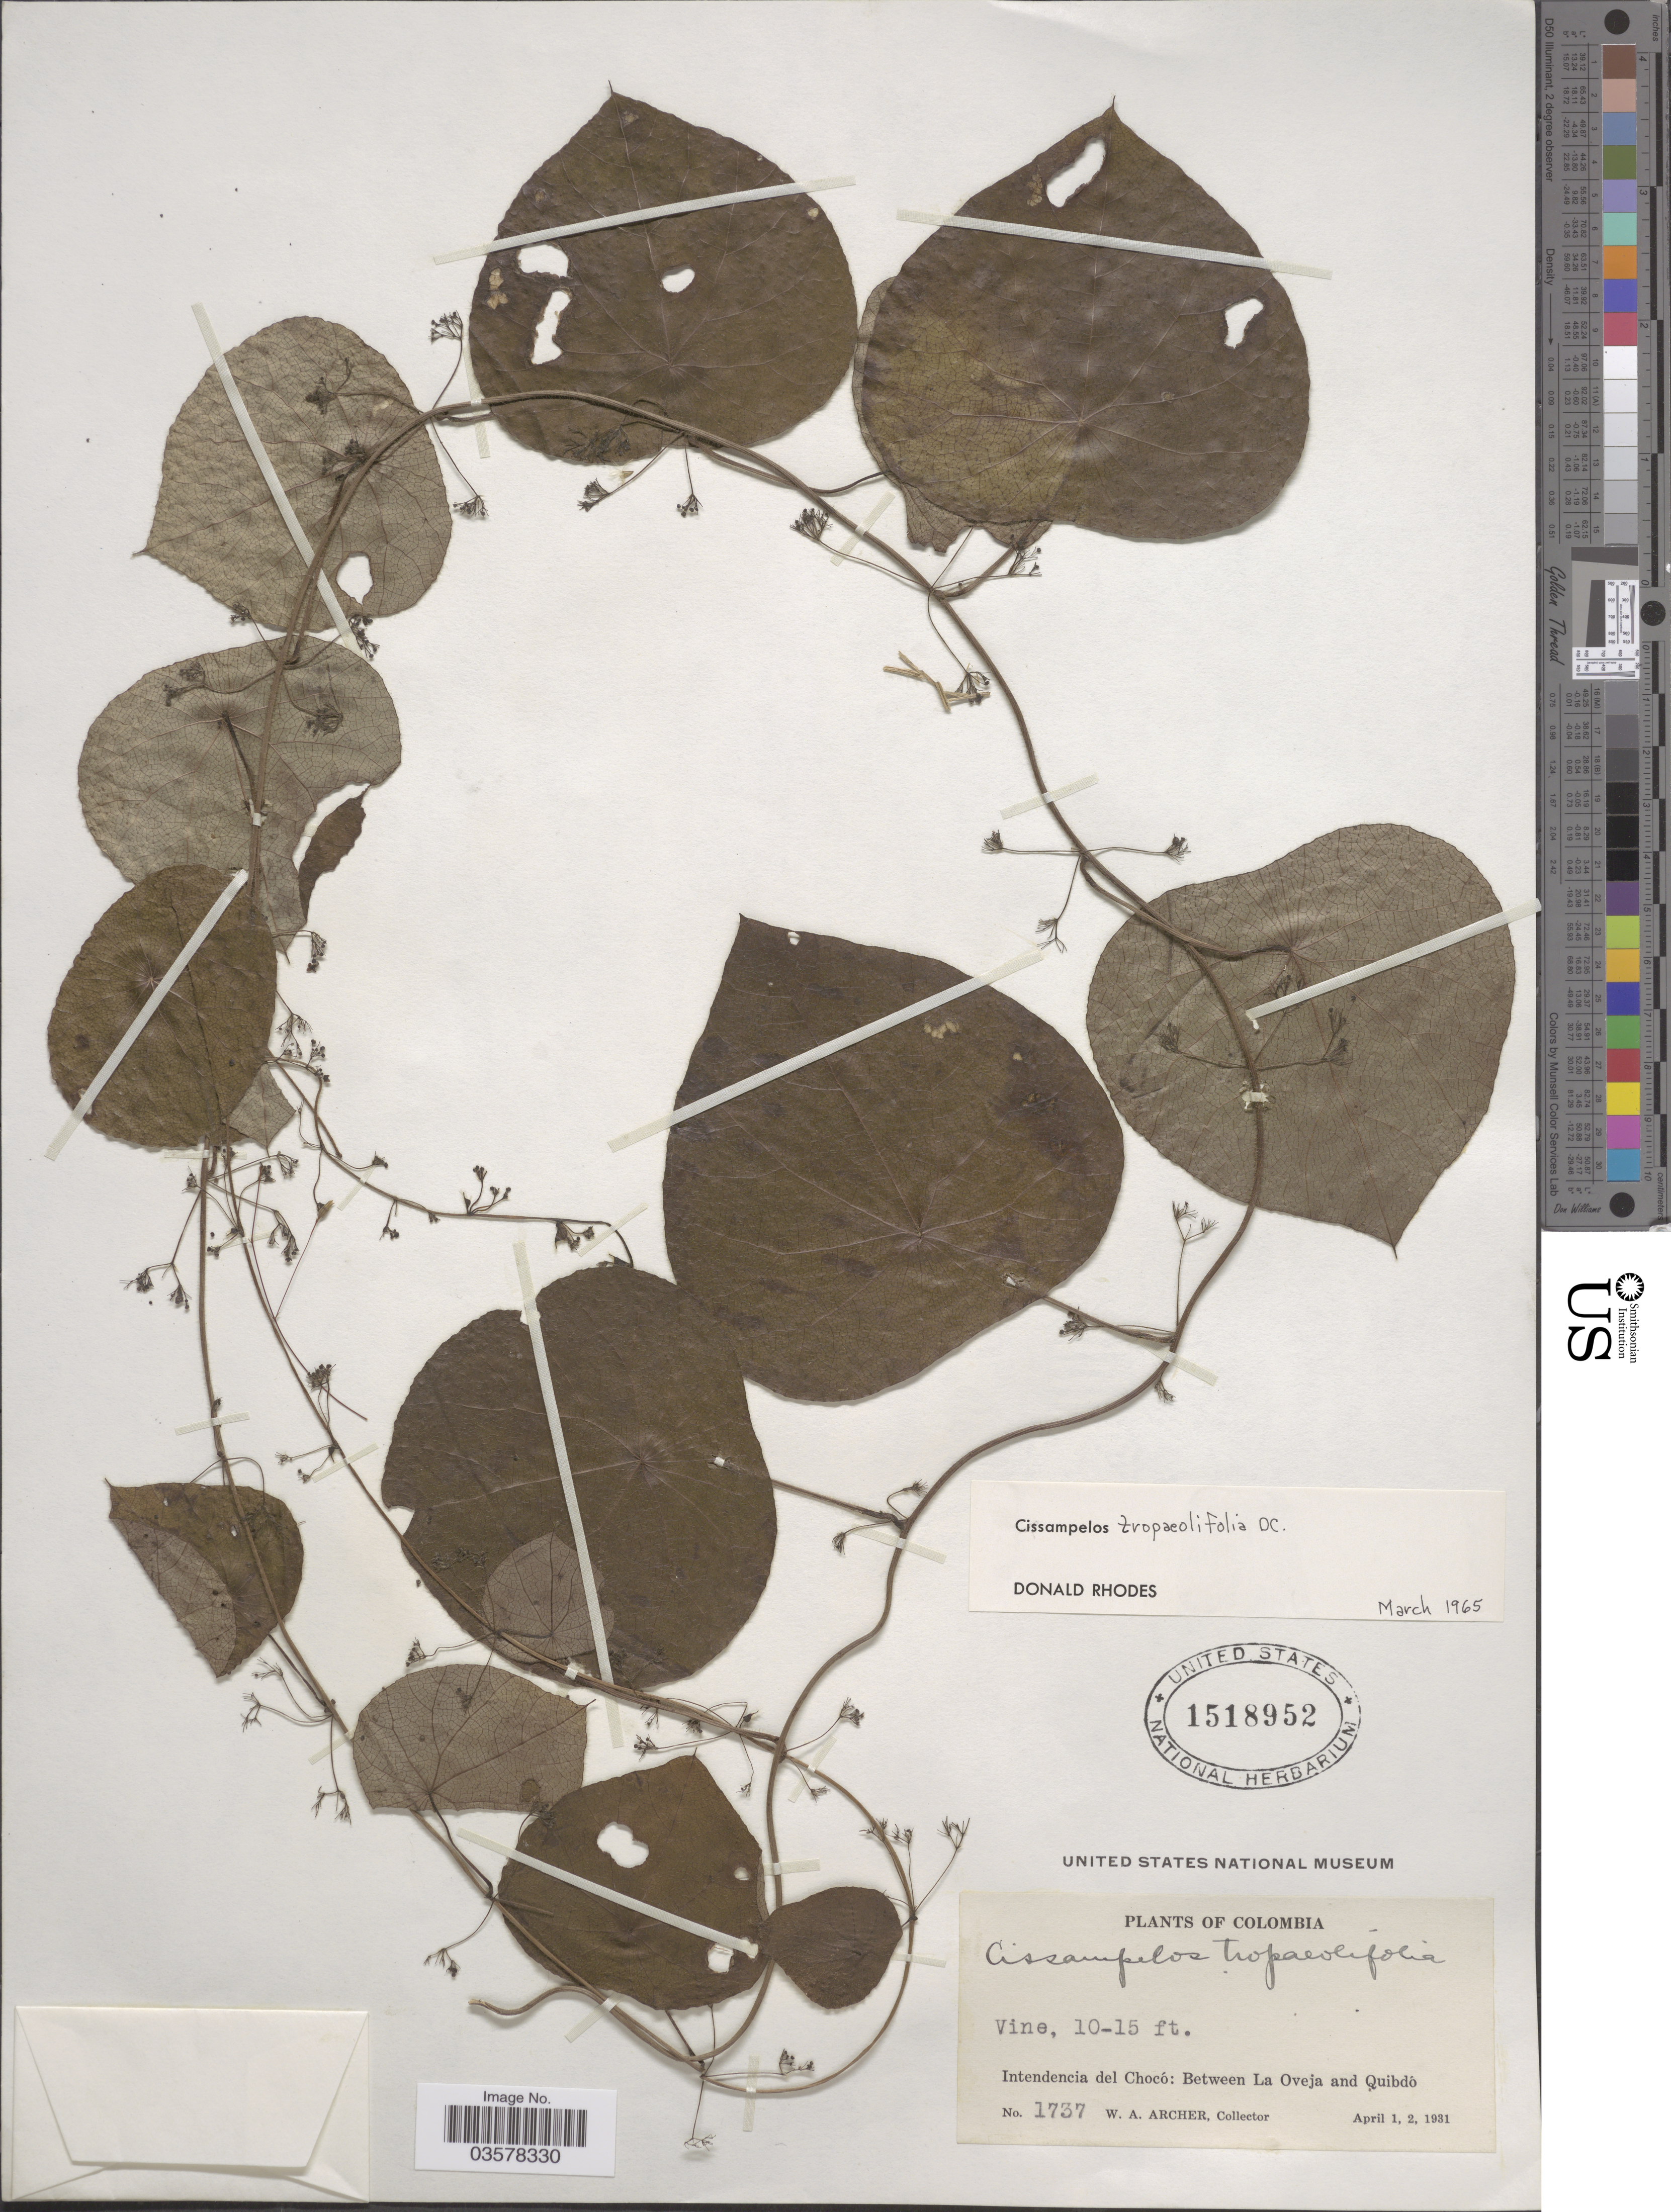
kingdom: Plantae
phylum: Tracheophyta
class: Magnoliopsida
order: Ranunculales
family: Menispermaceae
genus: Cissampelos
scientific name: Cissampelos tropaeolifolia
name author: DC.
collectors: W. Archer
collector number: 1737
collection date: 1931-04-01/1931-04-02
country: Colombia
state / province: Chocó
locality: Intendencia del Chocó: Between La Oveja and Quibdó.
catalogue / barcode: US 1518952